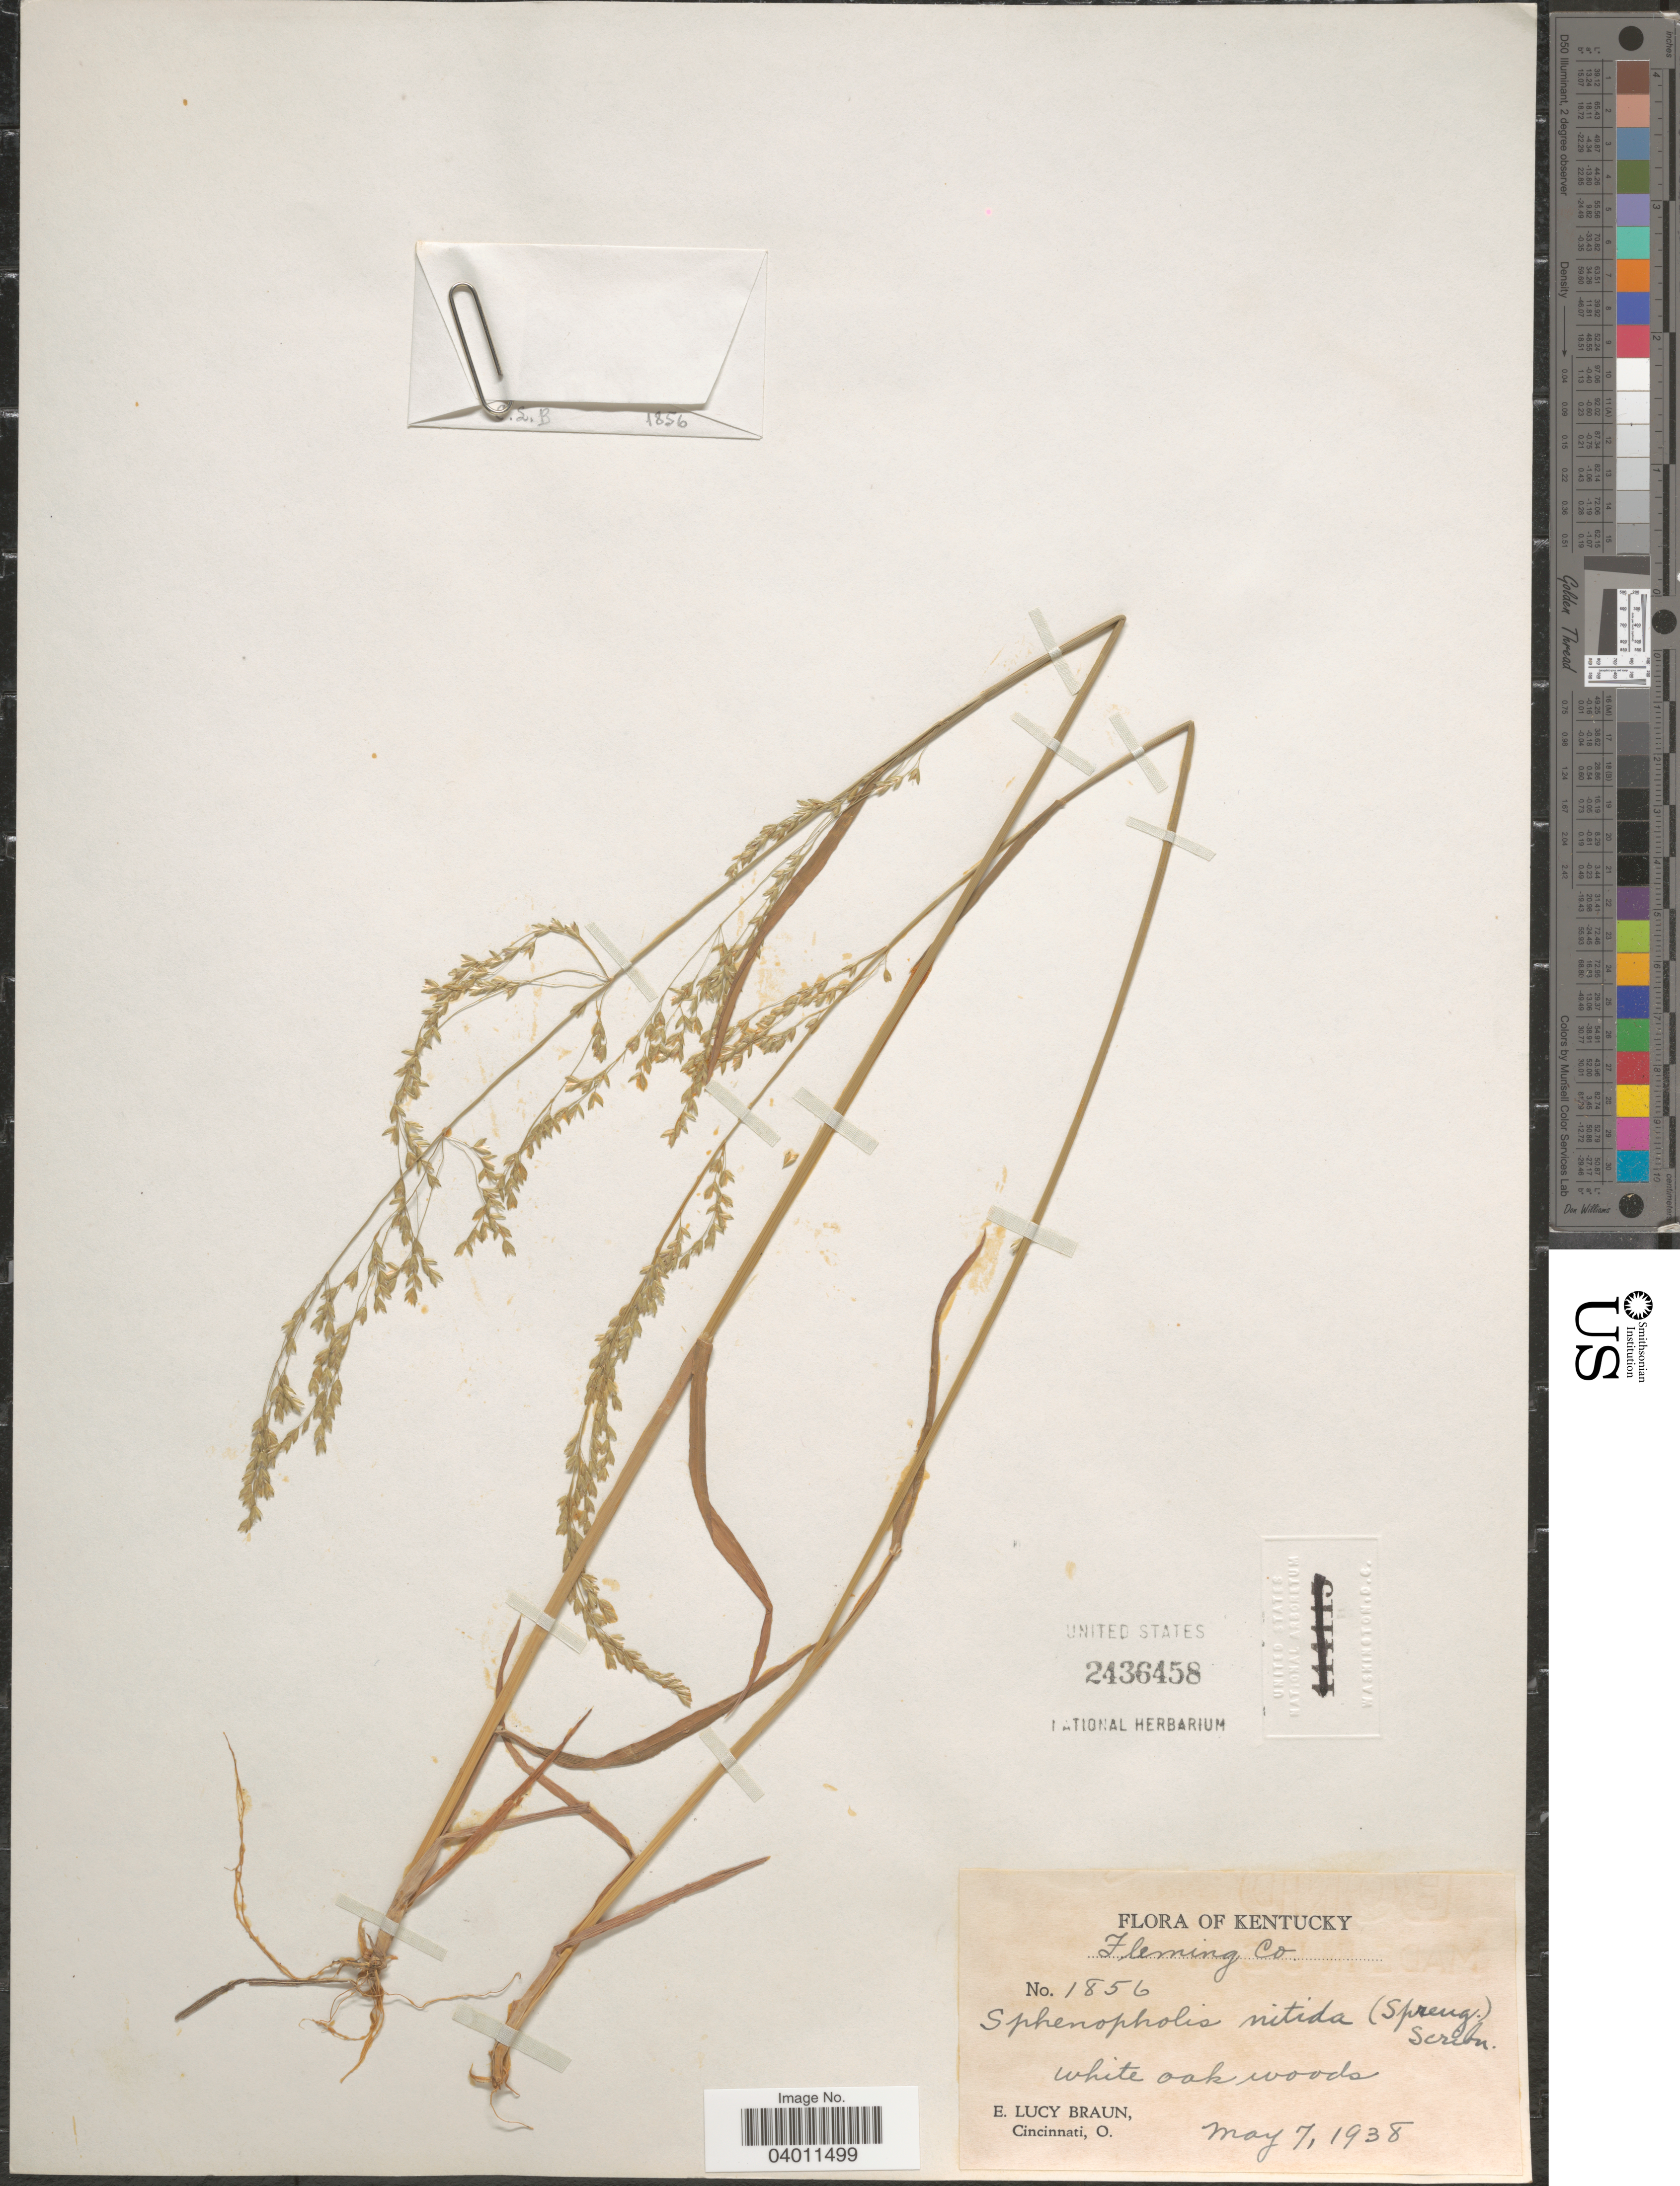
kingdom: Plantae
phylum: Tracheophyta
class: Liliopsida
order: Poales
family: Poaceae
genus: Sphenopholis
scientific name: Sphenopholis nitida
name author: (Biehler) Scribn.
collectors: E. L. Braun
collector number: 1856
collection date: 1938-05-07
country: United States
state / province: Kentucky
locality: Fleming Co.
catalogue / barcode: US 2436458